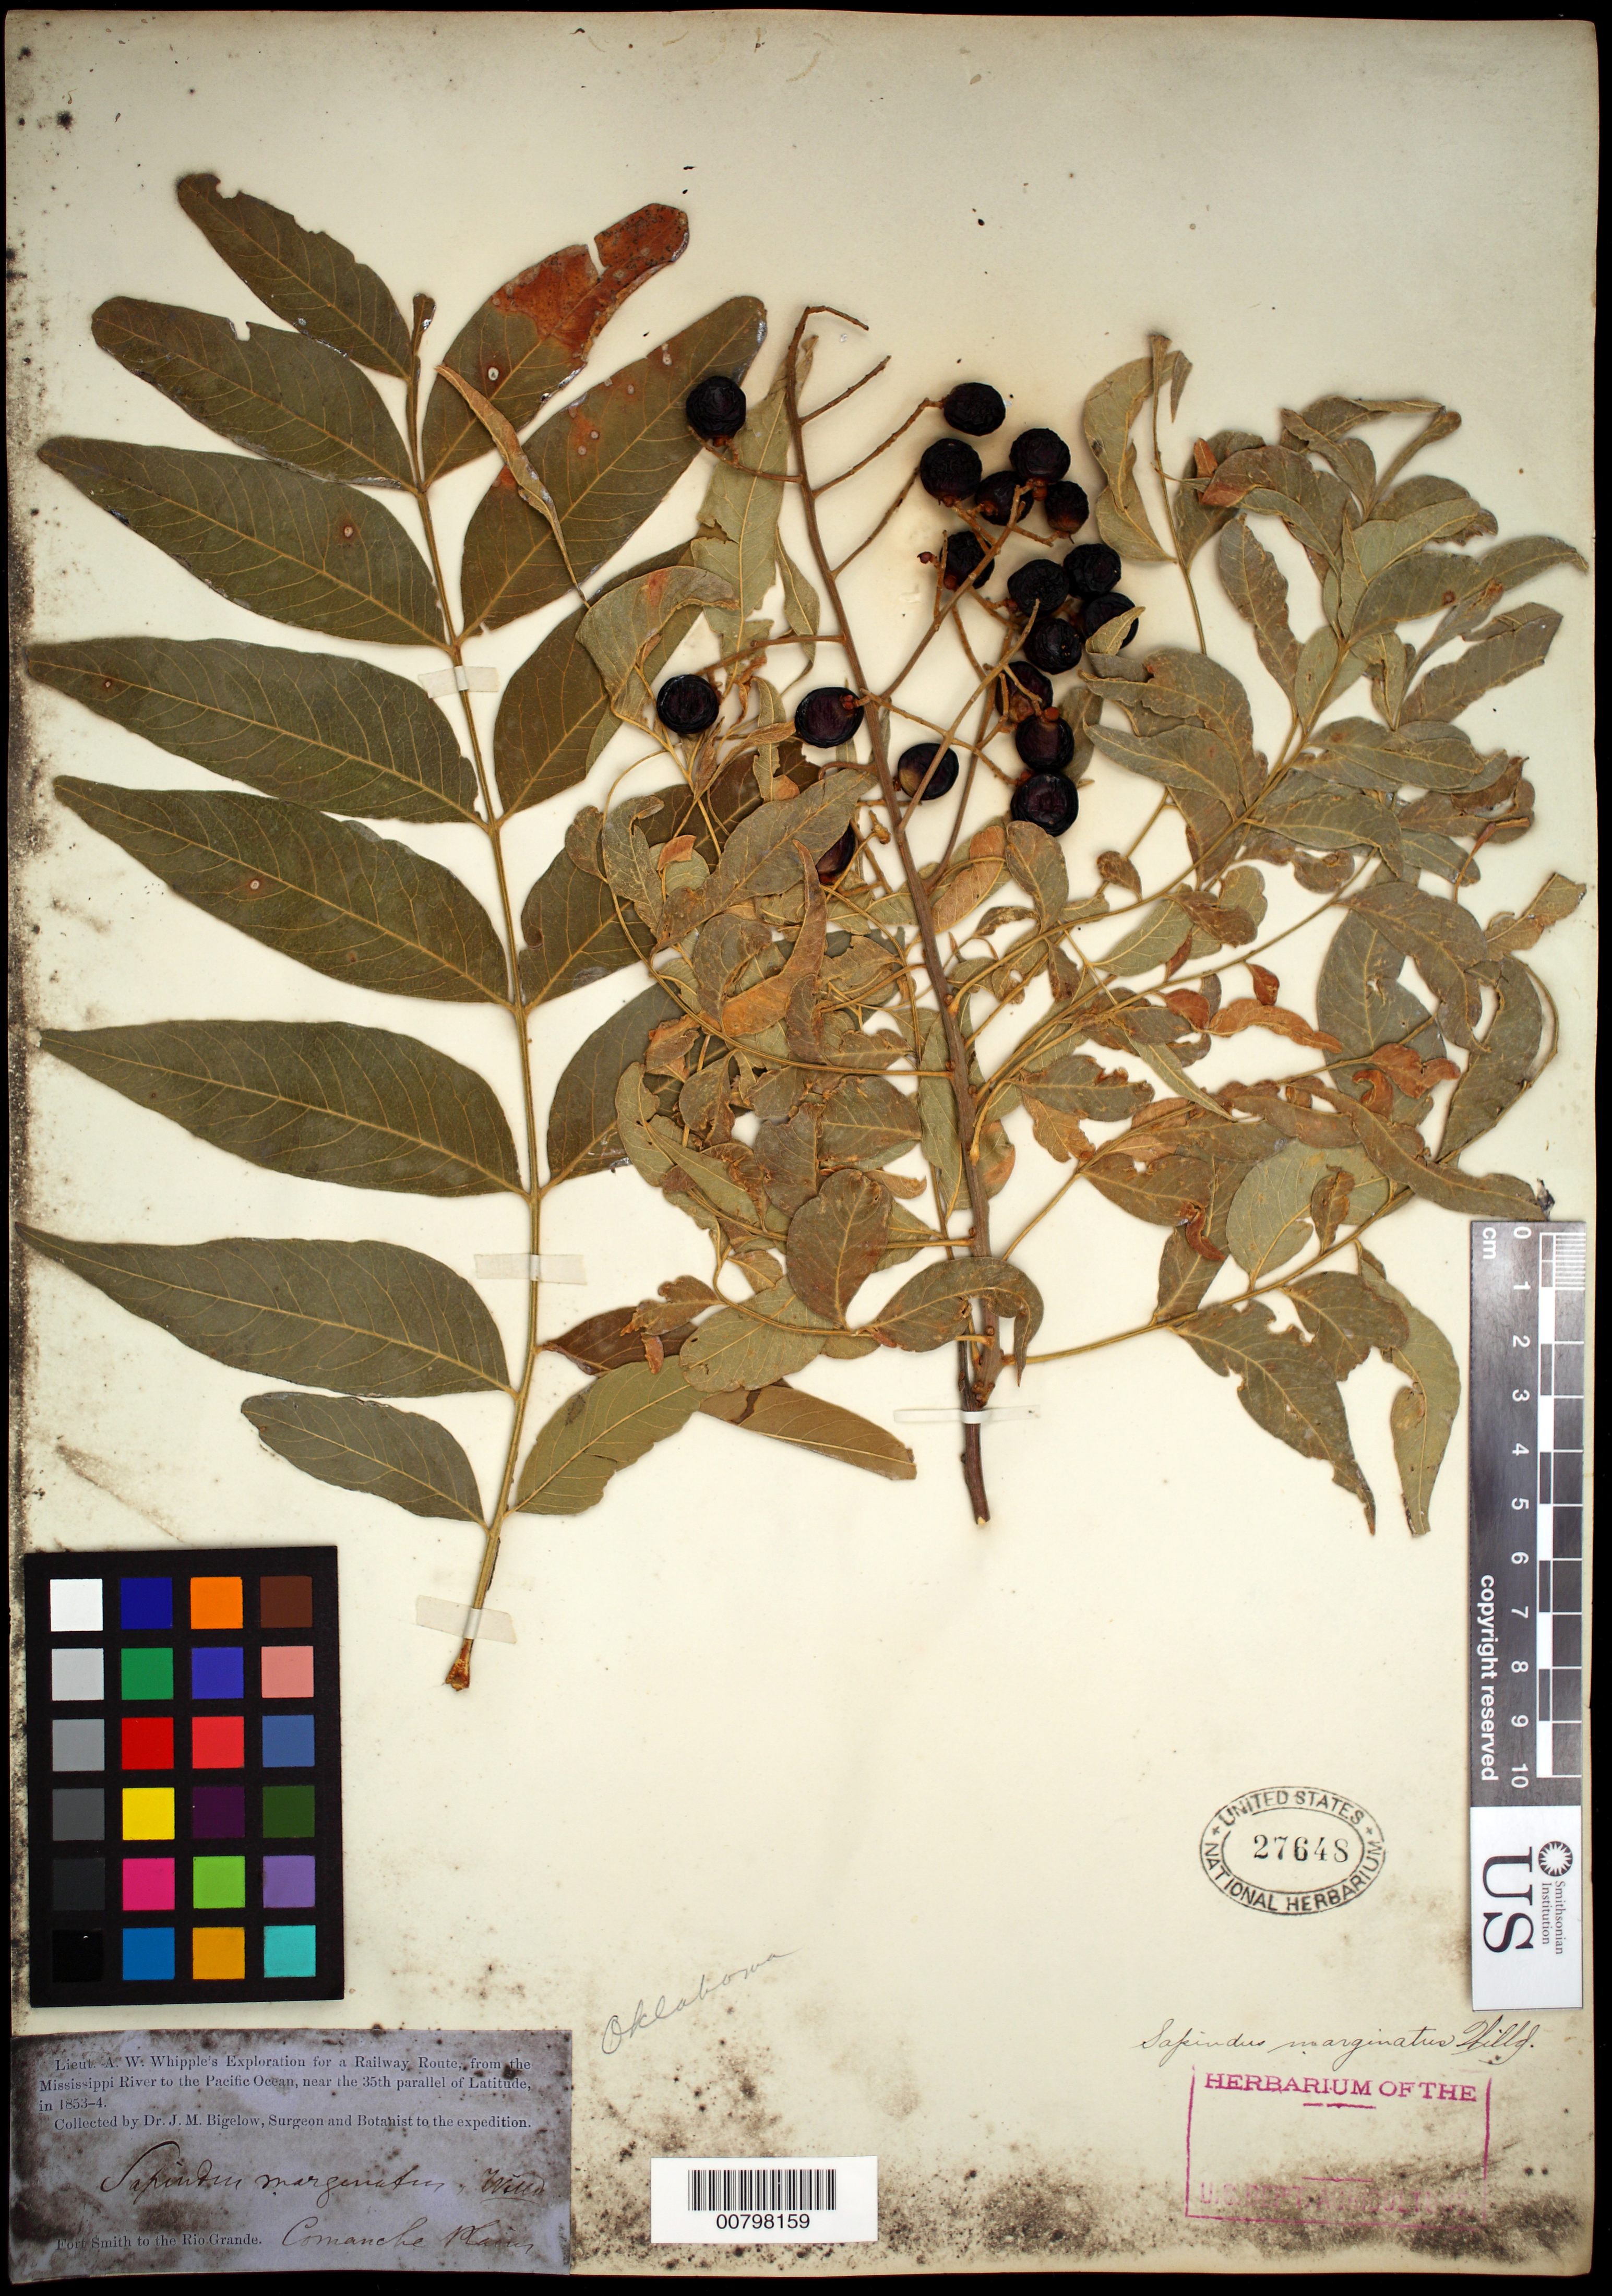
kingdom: Plantae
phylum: Tracheophyta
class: Magnoliopsida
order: Sapindales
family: Sapindaceae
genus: Sapindus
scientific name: Sapindus saponaria subsp. drummondii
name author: (Hook. & Arn.) A.E. Murray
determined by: Acevedo-Rodríguez, P., (BOT), Smithsonian Institution - National Museum of Natural History (UNITED STATES)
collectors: J. M. Bigelow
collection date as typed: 1853 to -- --- 1854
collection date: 1853/1854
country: United States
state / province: Oklahoma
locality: Fort Smith to the Rio Grande: Comanche River.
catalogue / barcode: US 27648